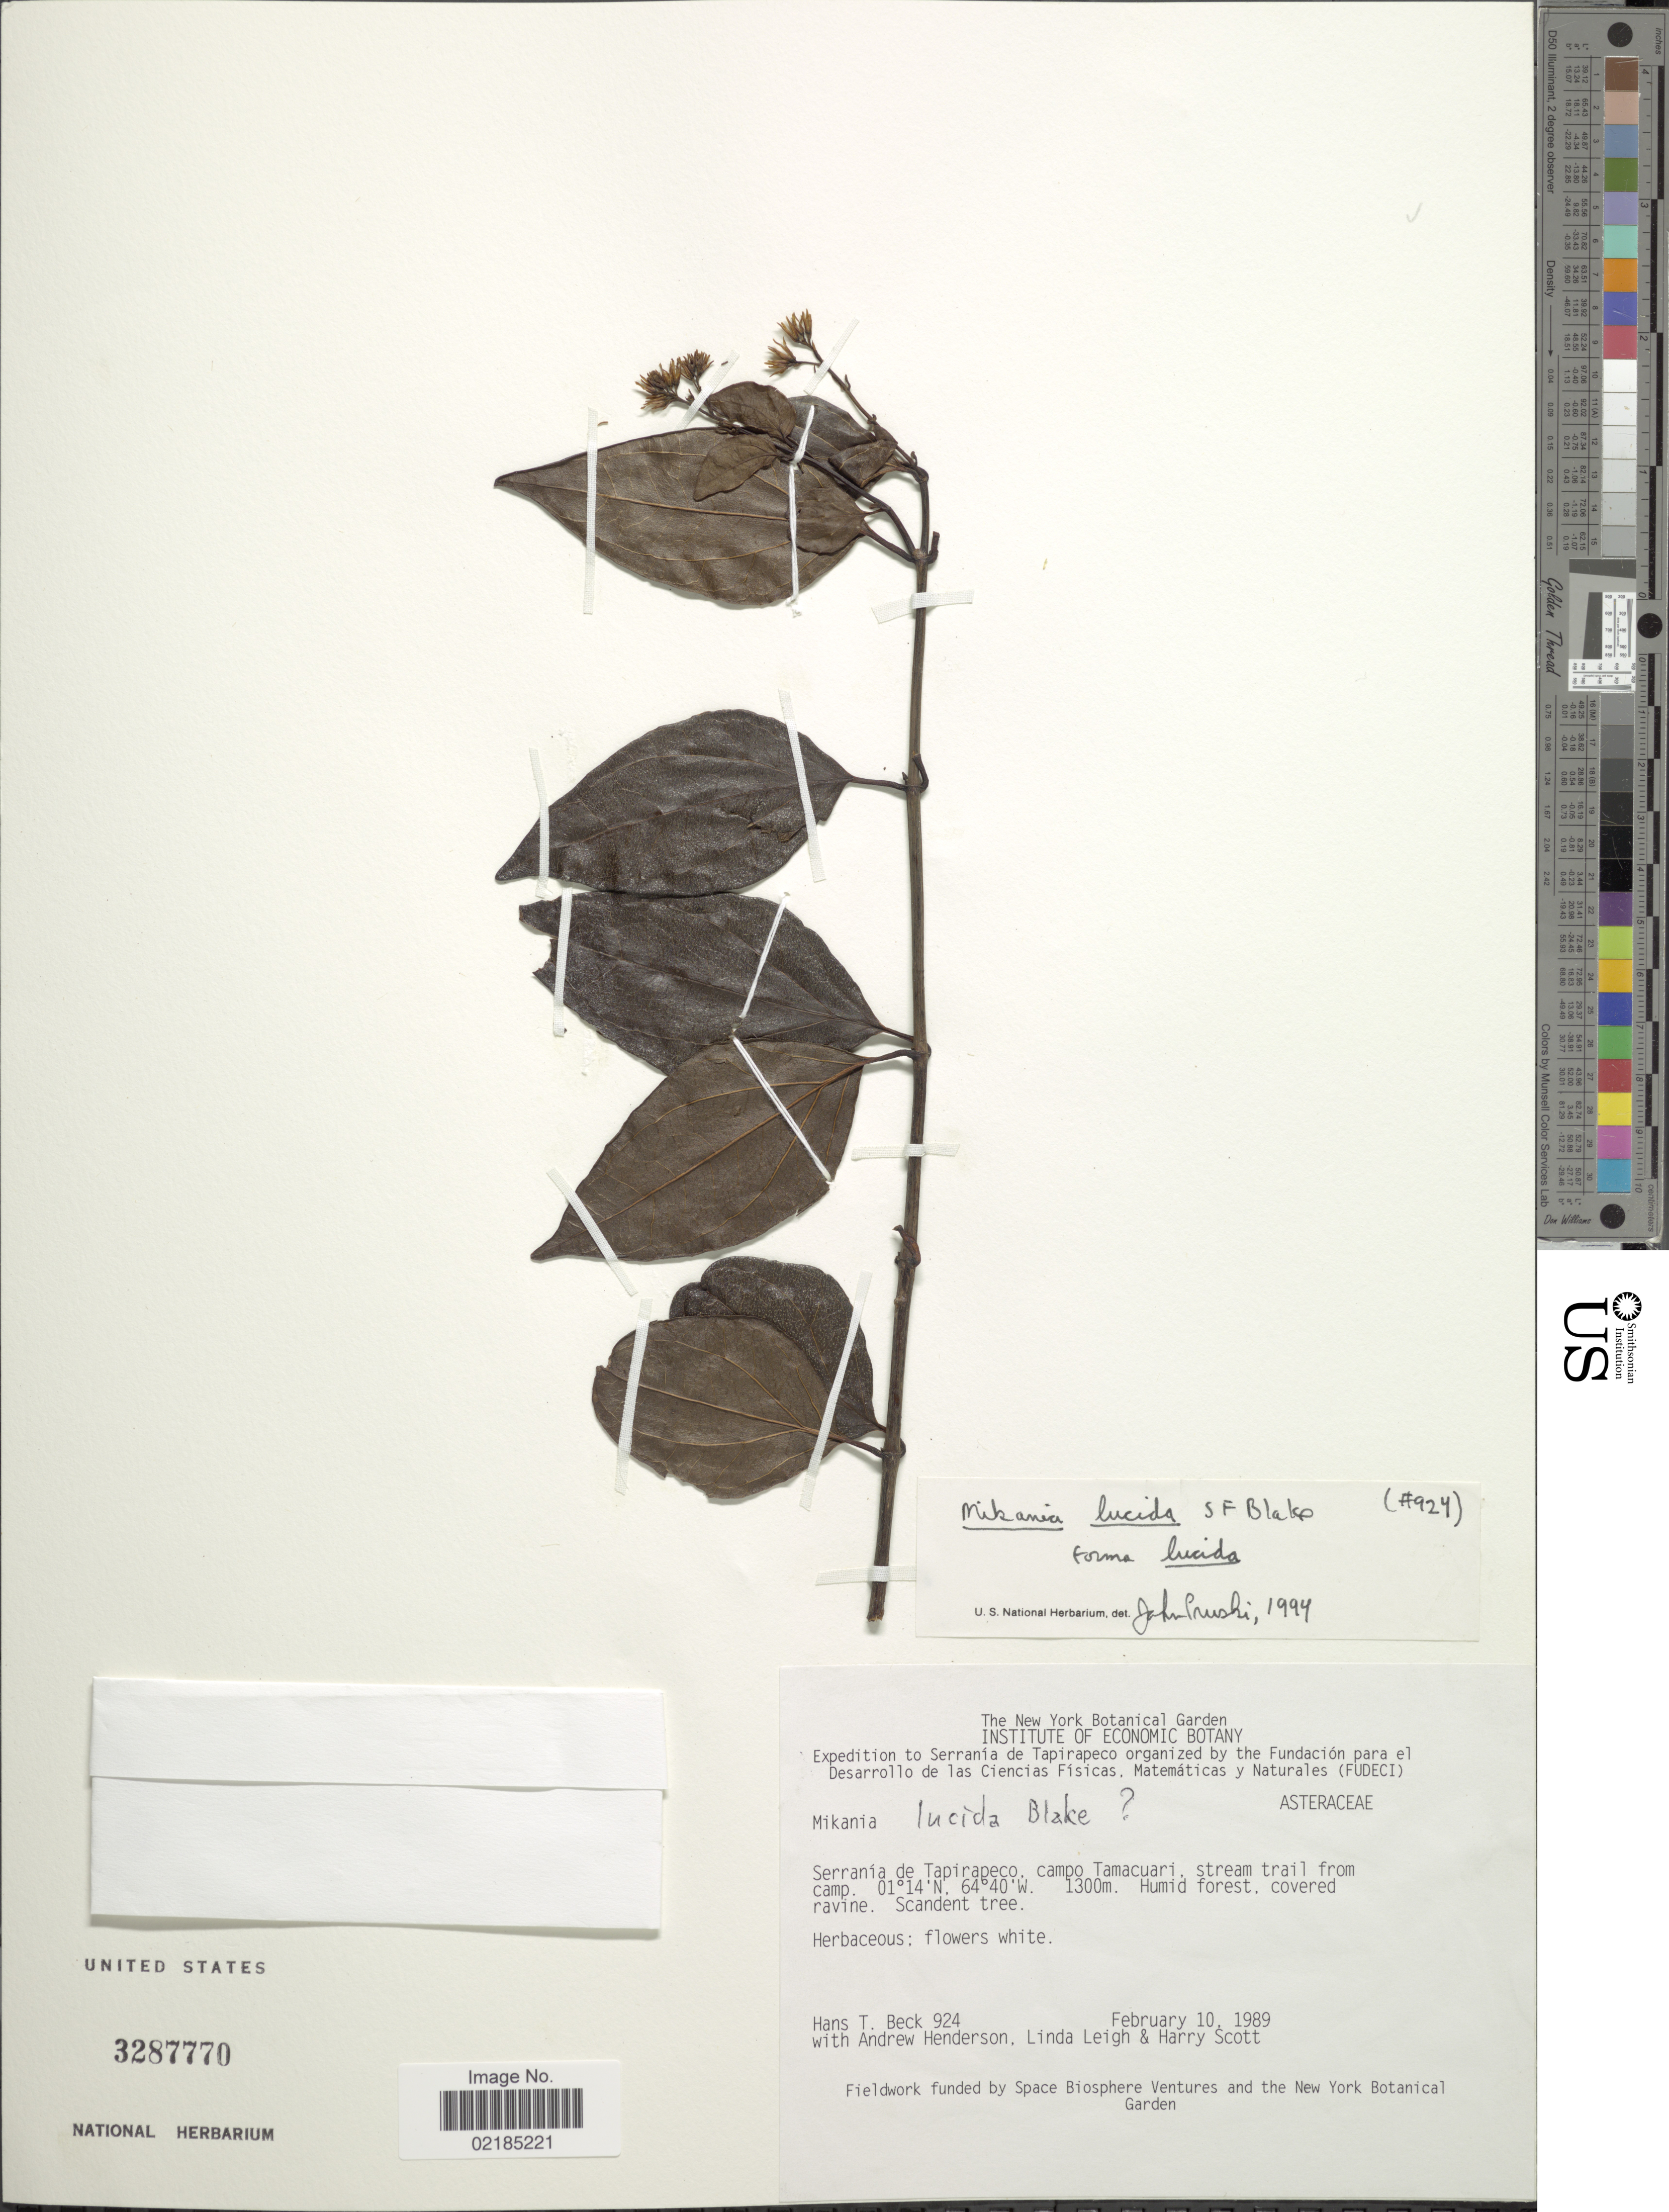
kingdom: Plantae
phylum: Tracheophyta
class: Magnoliopsida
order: Asterales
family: Asteraceae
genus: Mikania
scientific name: Mikania lucida f. lucida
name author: S.F. Blake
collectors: H. T. Beck, A. Henderson, L. Leigh & H. Scott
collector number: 924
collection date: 1989-02-10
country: Venezuela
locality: Serranía de Tapirapeco, campo Tamacuari, stream trail from camp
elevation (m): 1300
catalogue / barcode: US 3287770